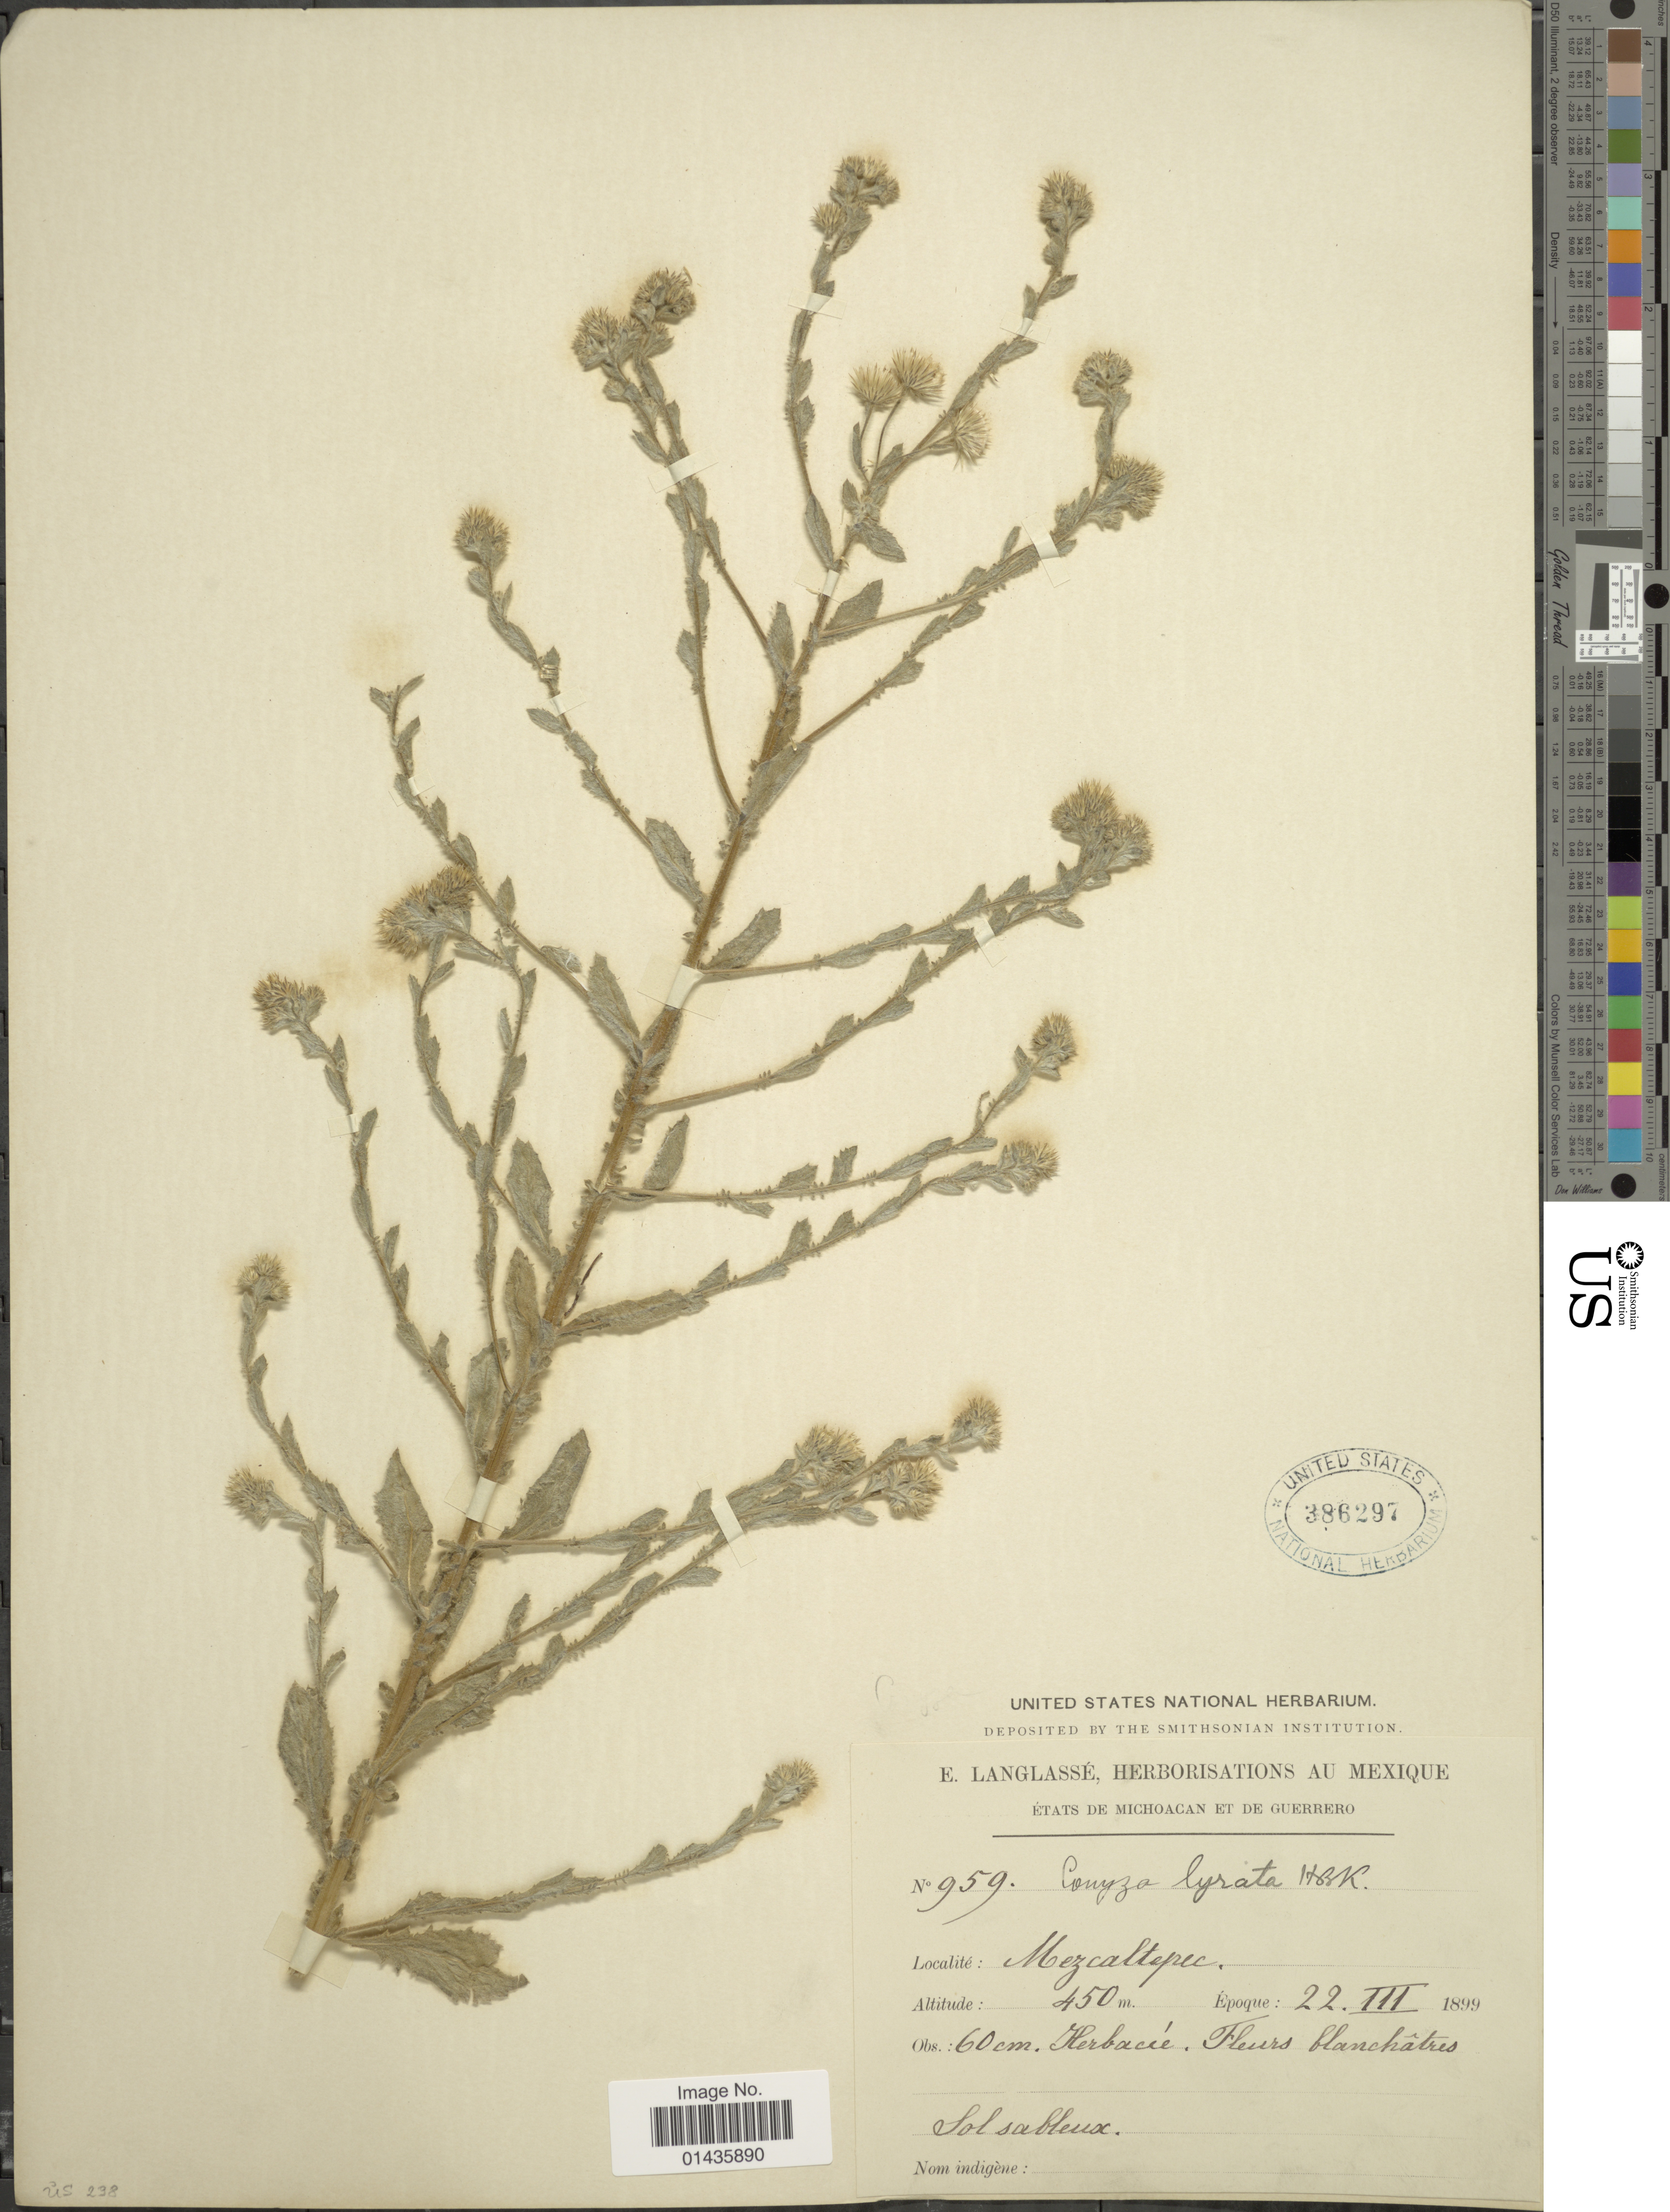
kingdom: Plantae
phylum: Tracheophyta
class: Magnoliopsida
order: Asterales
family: Asteraceae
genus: Pseudoconyza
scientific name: Pseudoconyza lyrata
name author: (Kunth) Cuatrec.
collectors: E. Langlassé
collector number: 959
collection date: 1899-03-22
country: Mexico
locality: Etats de Michoacan et de Guerrero, Mezcaltepec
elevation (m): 450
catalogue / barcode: US 386297